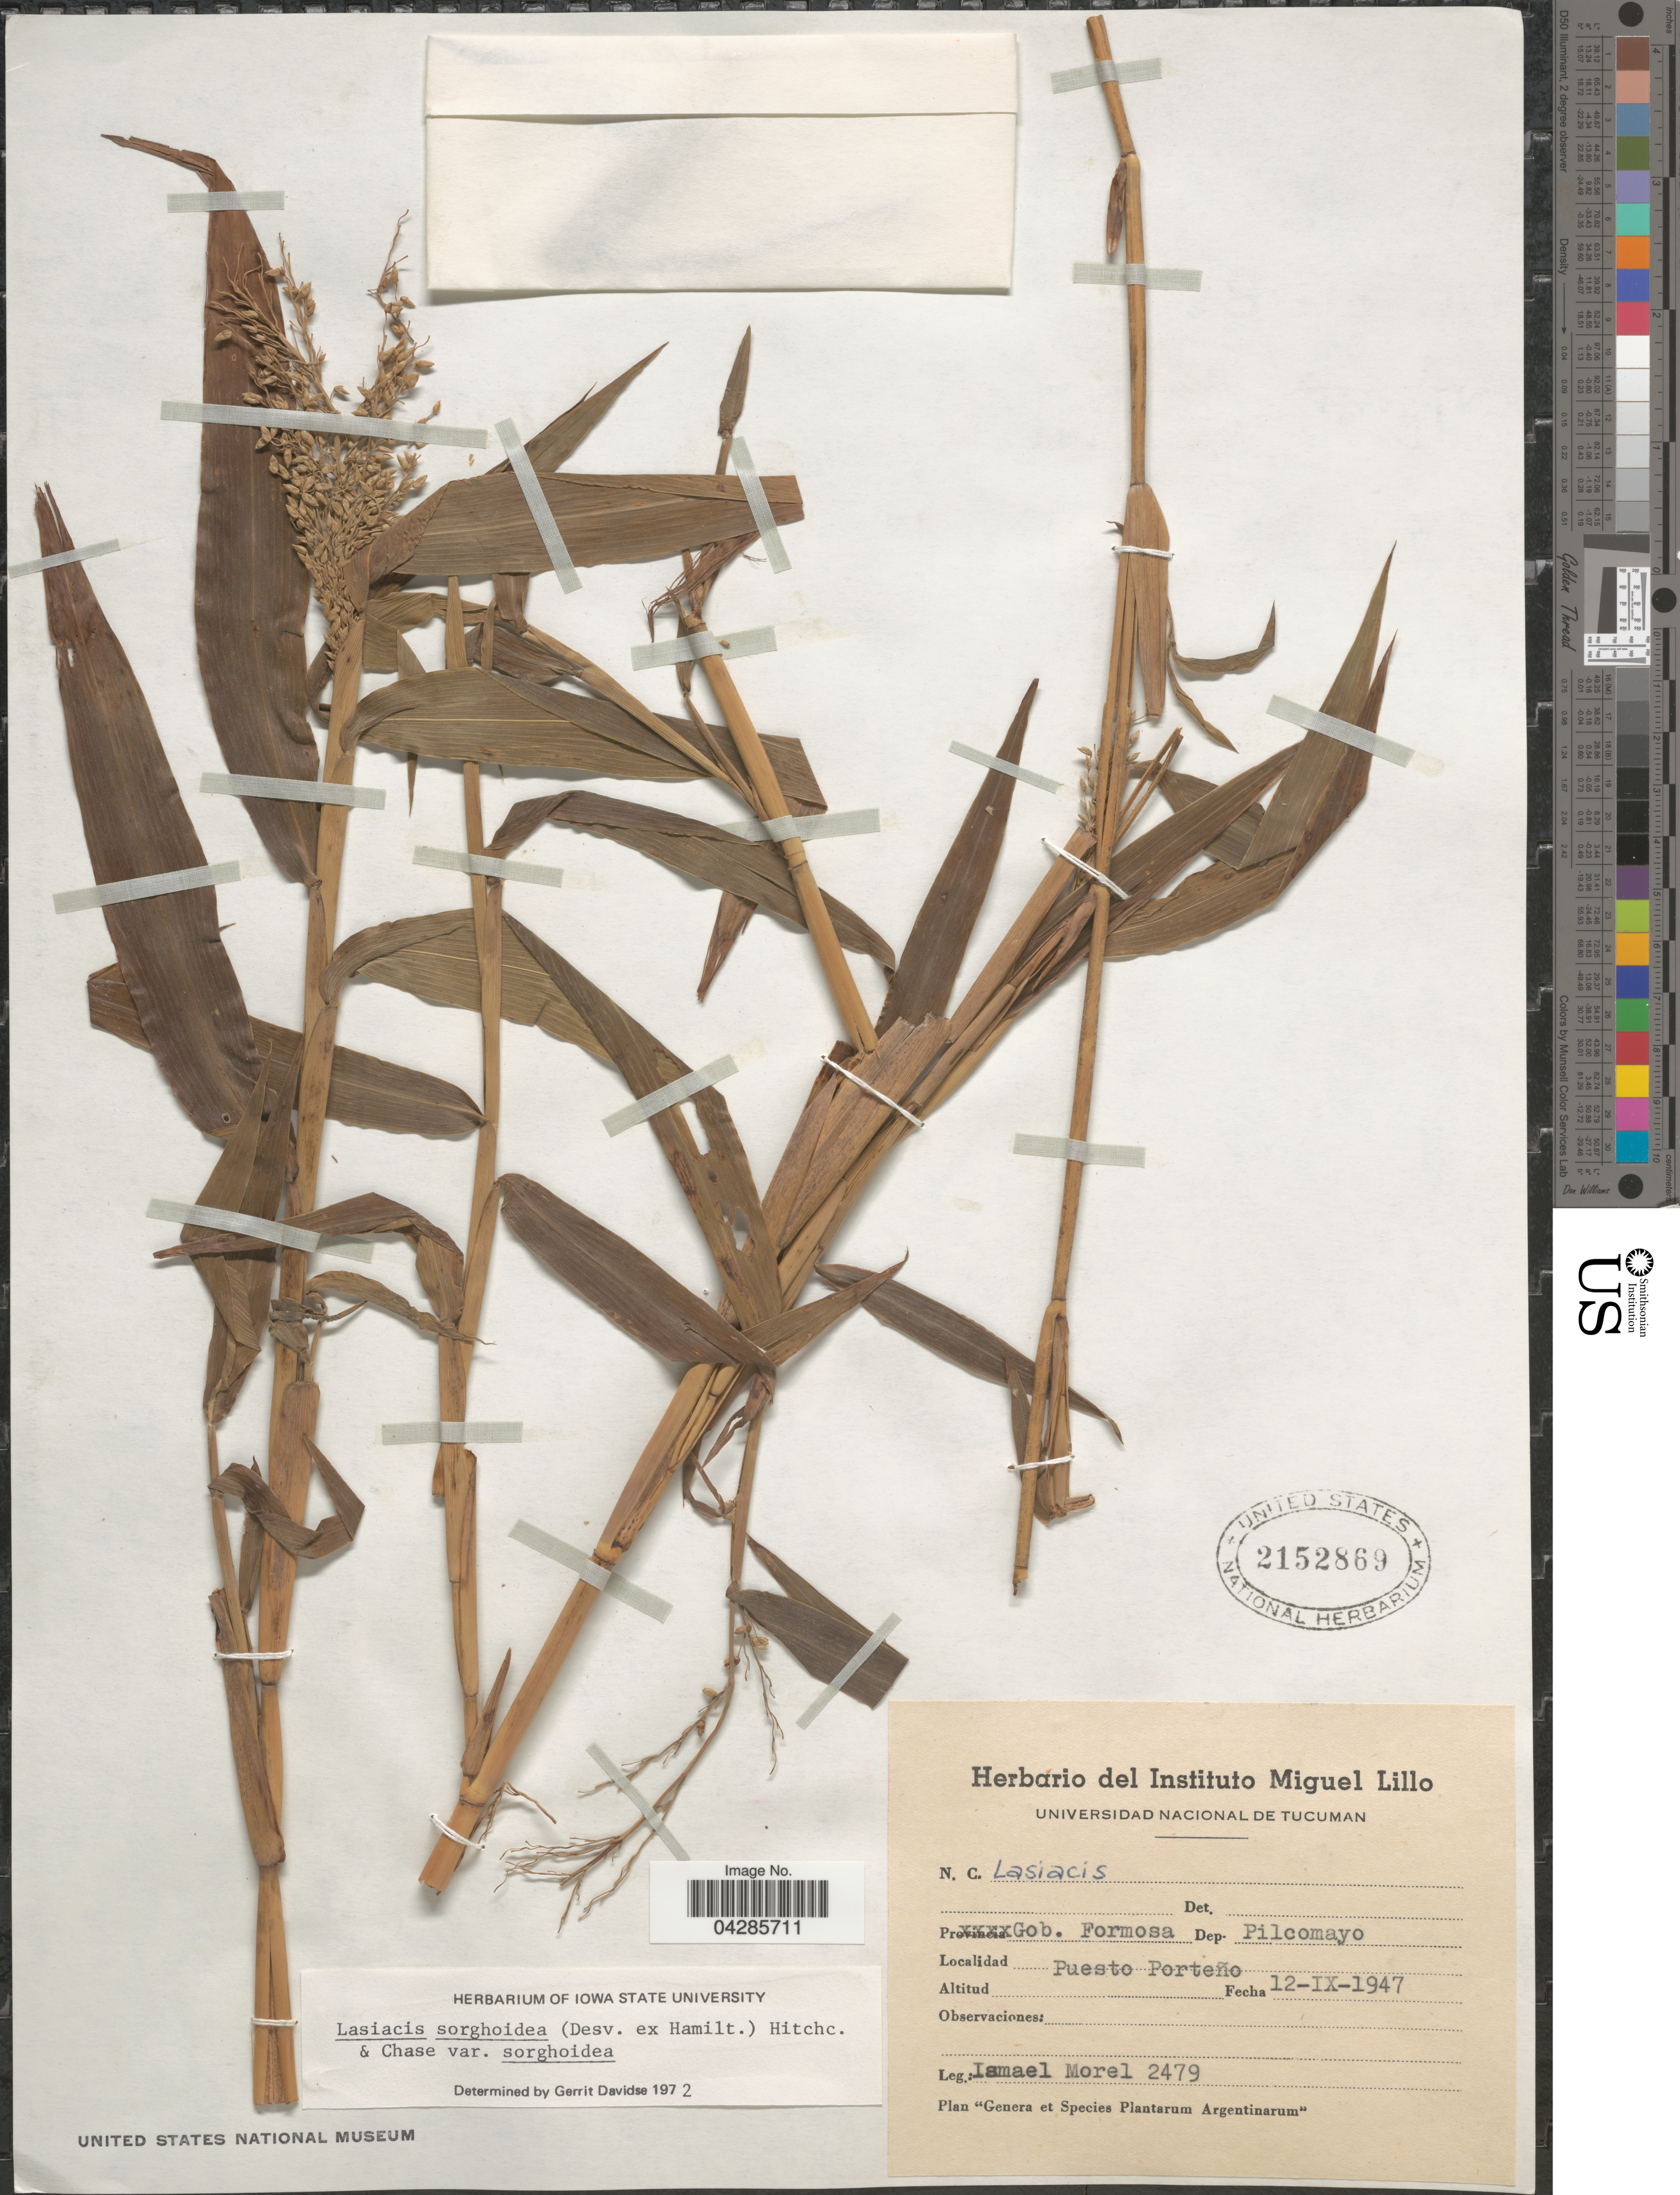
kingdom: Plantae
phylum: Tracheophyta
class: Liliopsida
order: Poales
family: Poaceae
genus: Lasiacis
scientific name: Lasiacis sorghoidea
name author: (Desv. ex Ham.) Hitchc. & Chase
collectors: I. Morel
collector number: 2479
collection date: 1947-09-12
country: Argentina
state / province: Formosa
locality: Gob. Formosa. Dep. Pilcomayo. Puesto Porteño.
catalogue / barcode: US 2152869